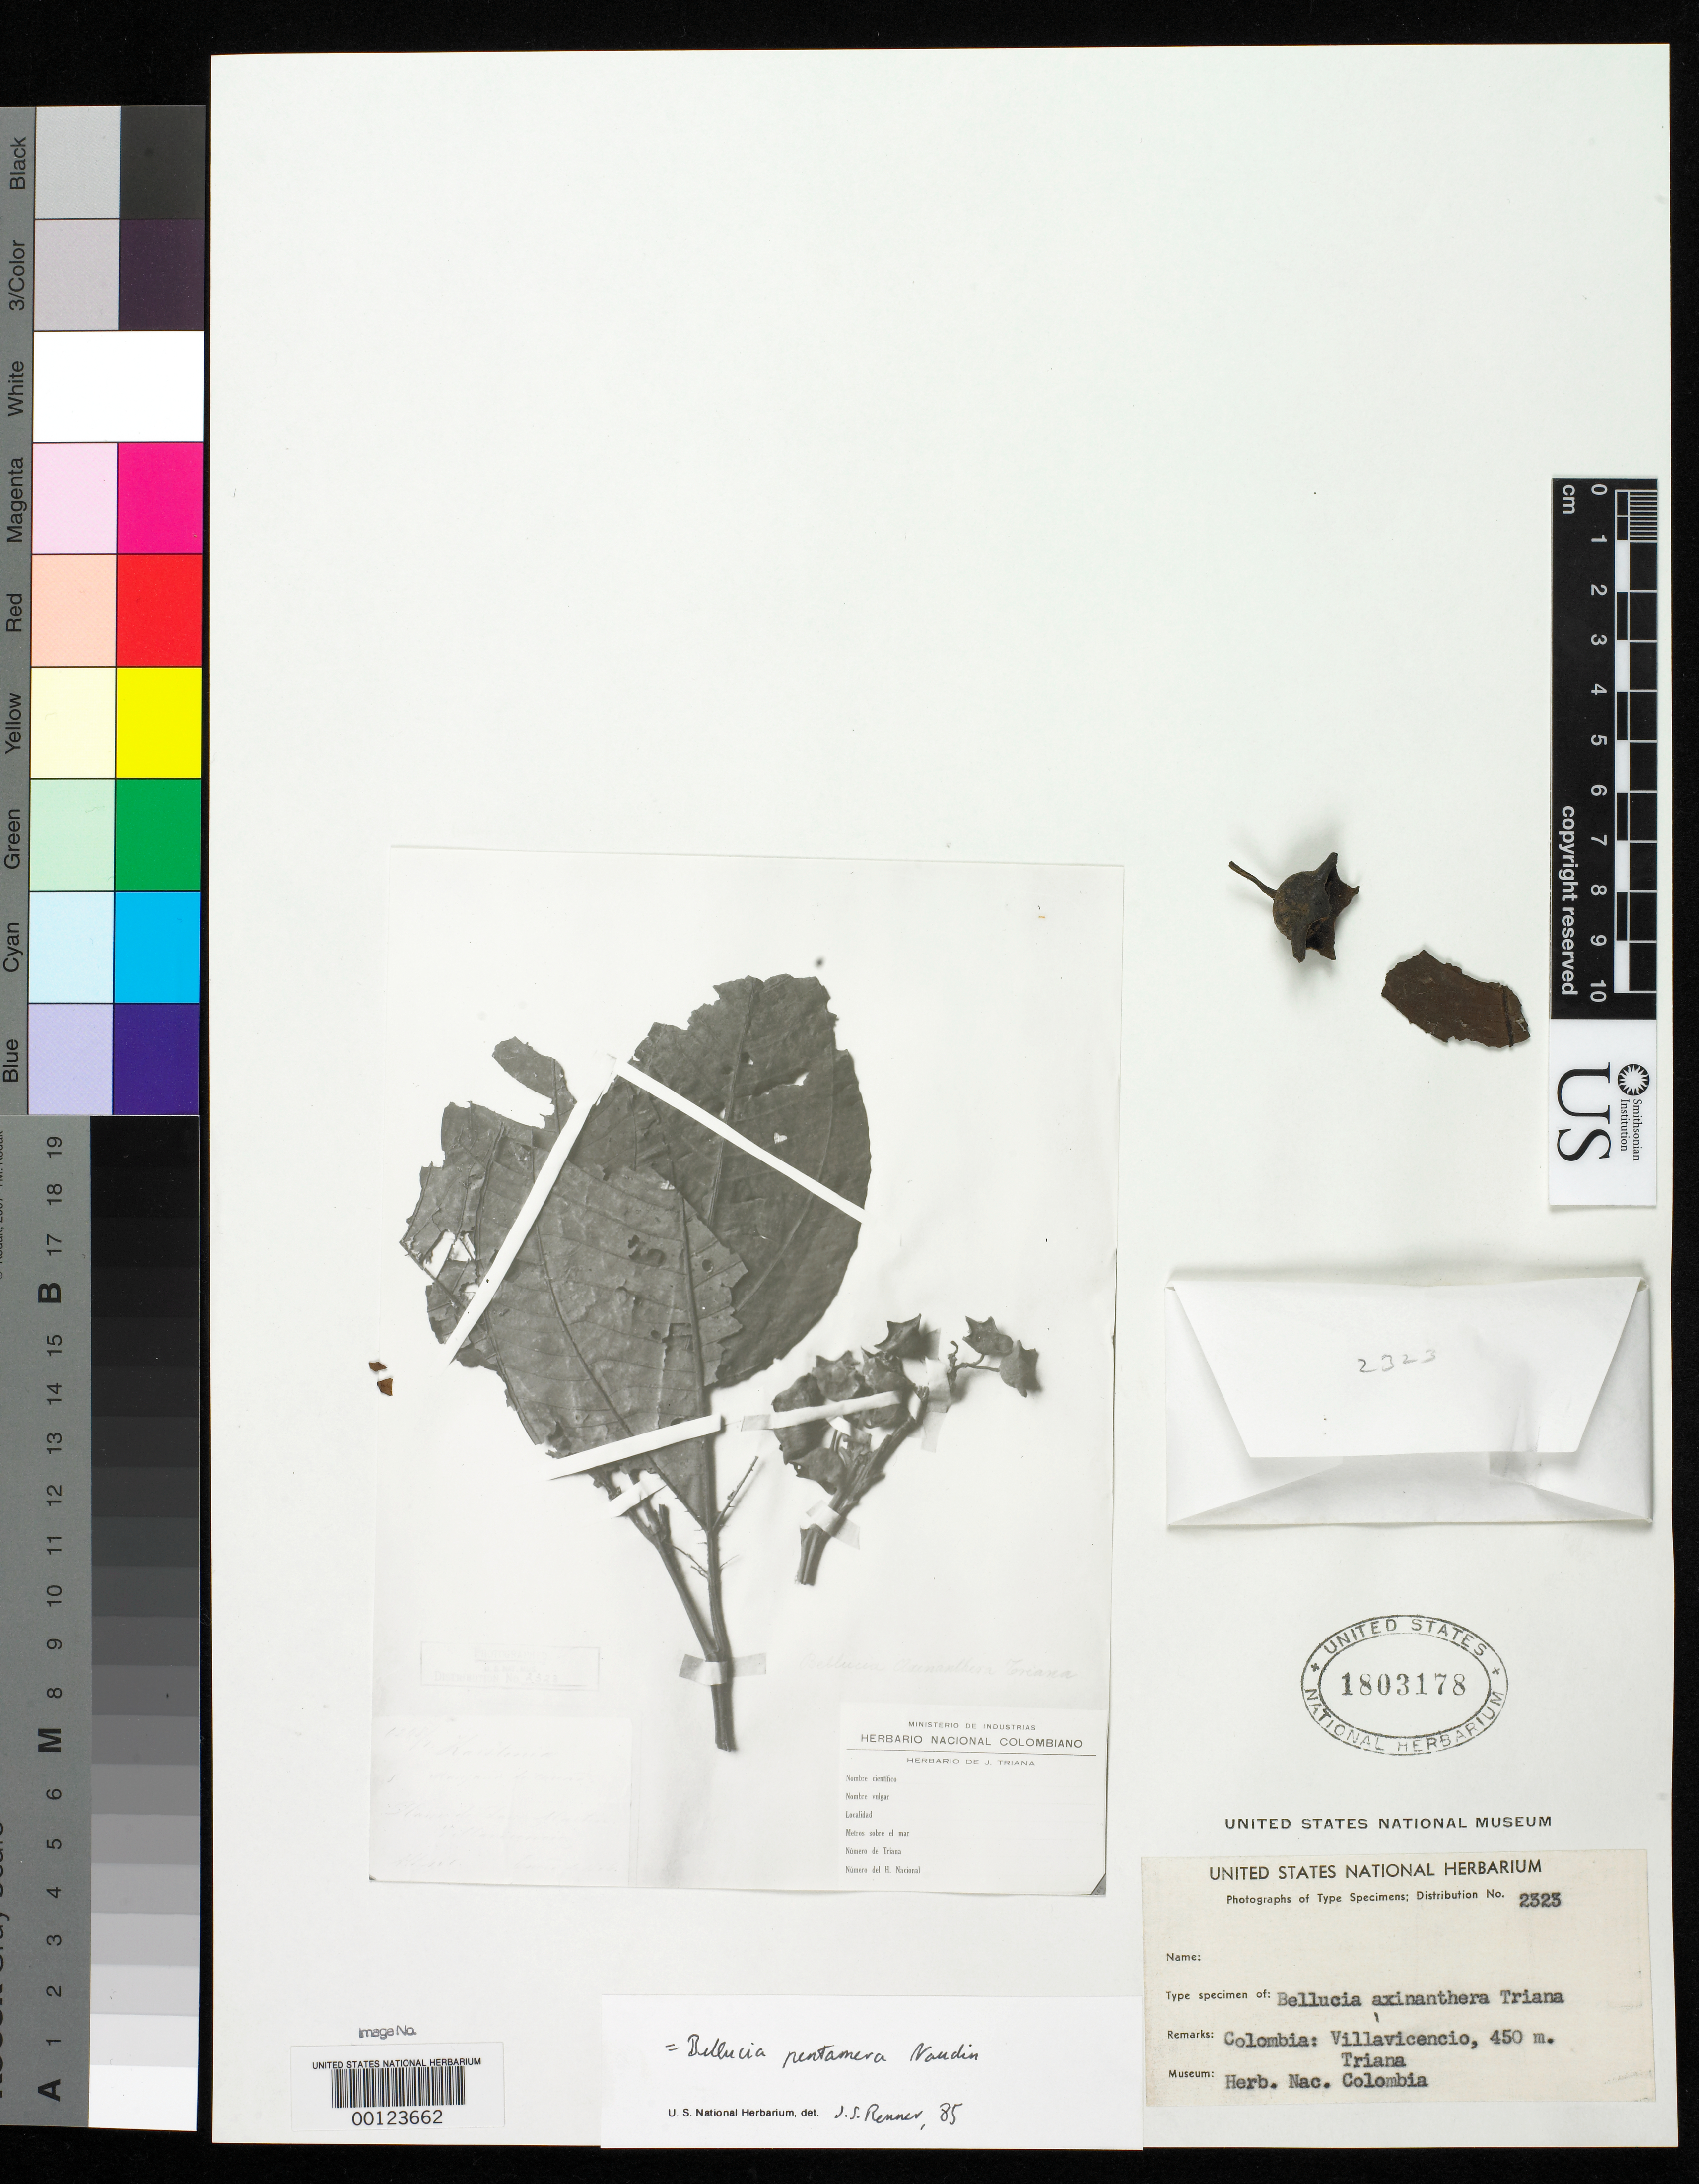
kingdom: Plantae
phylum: Tracheophyta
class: Magnoliopsida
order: Myrtales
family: Melastomataceae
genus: Bellucia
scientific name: Bellucia axinanthera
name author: Triana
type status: Type Fragment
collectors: J. J. Triana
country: Colombia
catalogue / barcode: US 1803178